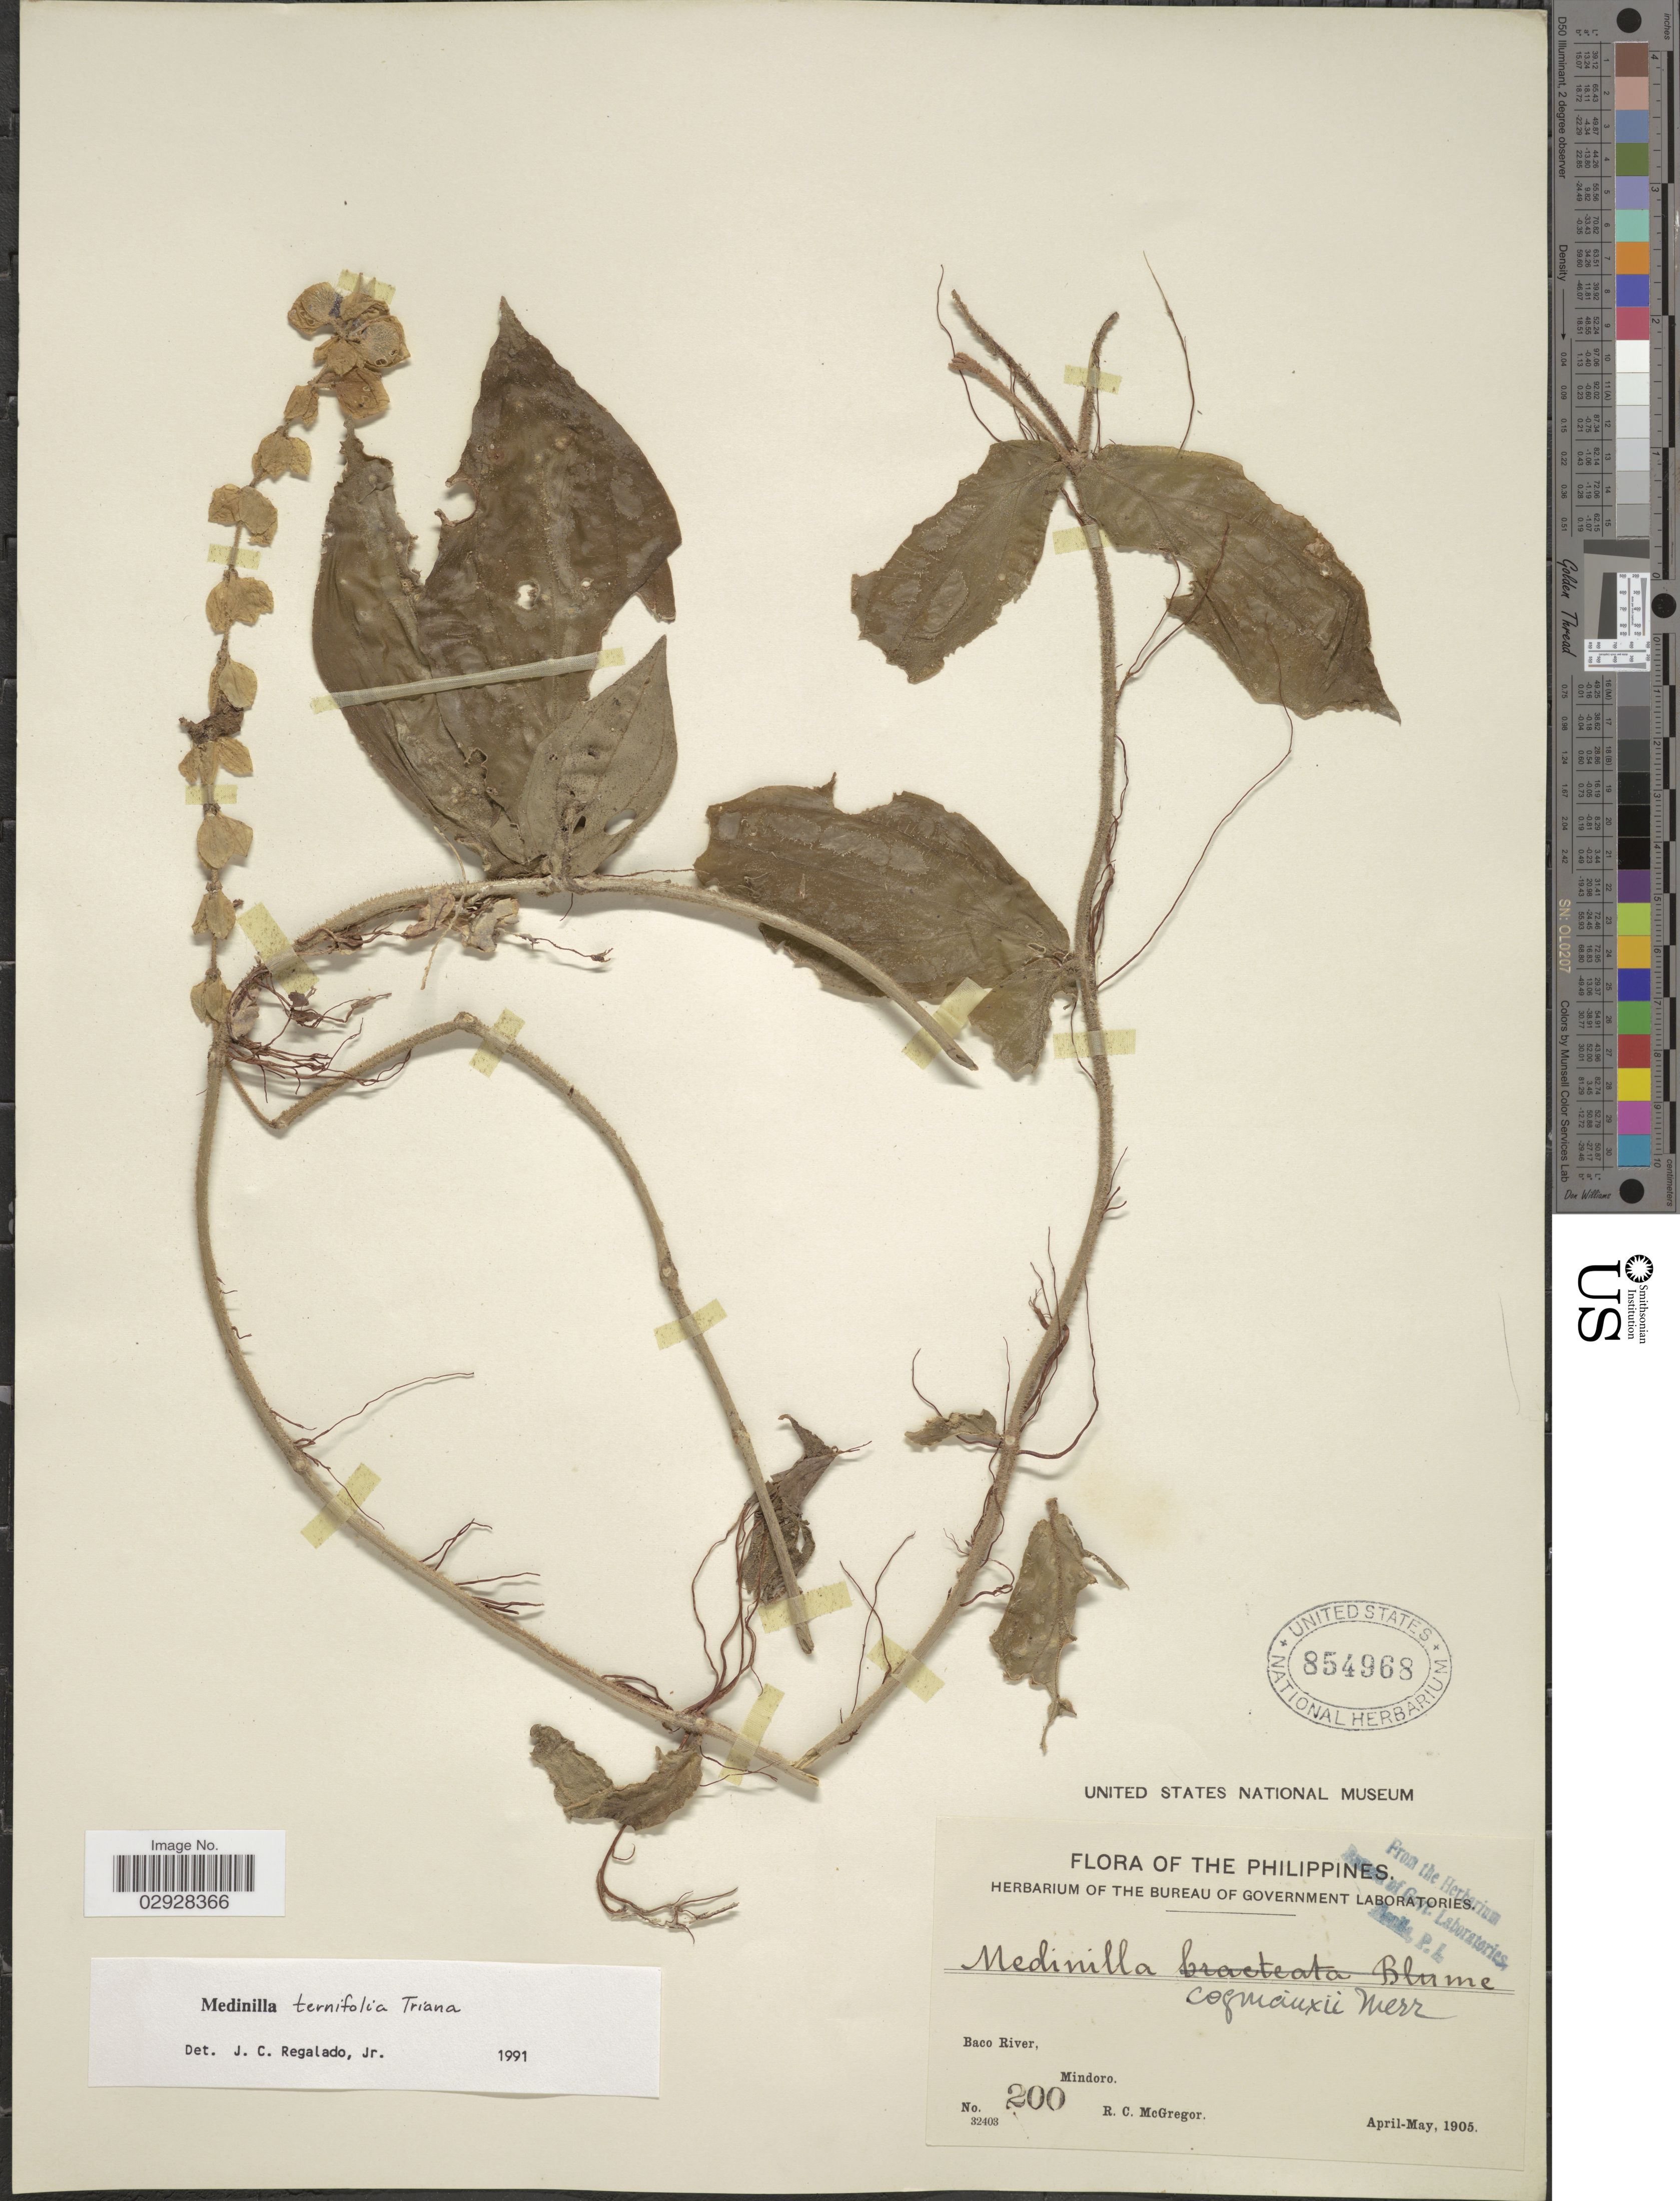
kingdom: Plantae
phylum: Tracheophyta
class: Magnoliopsida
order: Myrtales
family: Melastomataceae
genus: Medinilla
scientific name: Medinilla ternifolia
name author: Triana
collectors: R. C. McGregor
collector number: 200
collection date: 1905-04/1905-05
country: Philippines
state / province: Mimaropa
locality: Baco River, Mindoro.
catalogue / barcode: US 854968